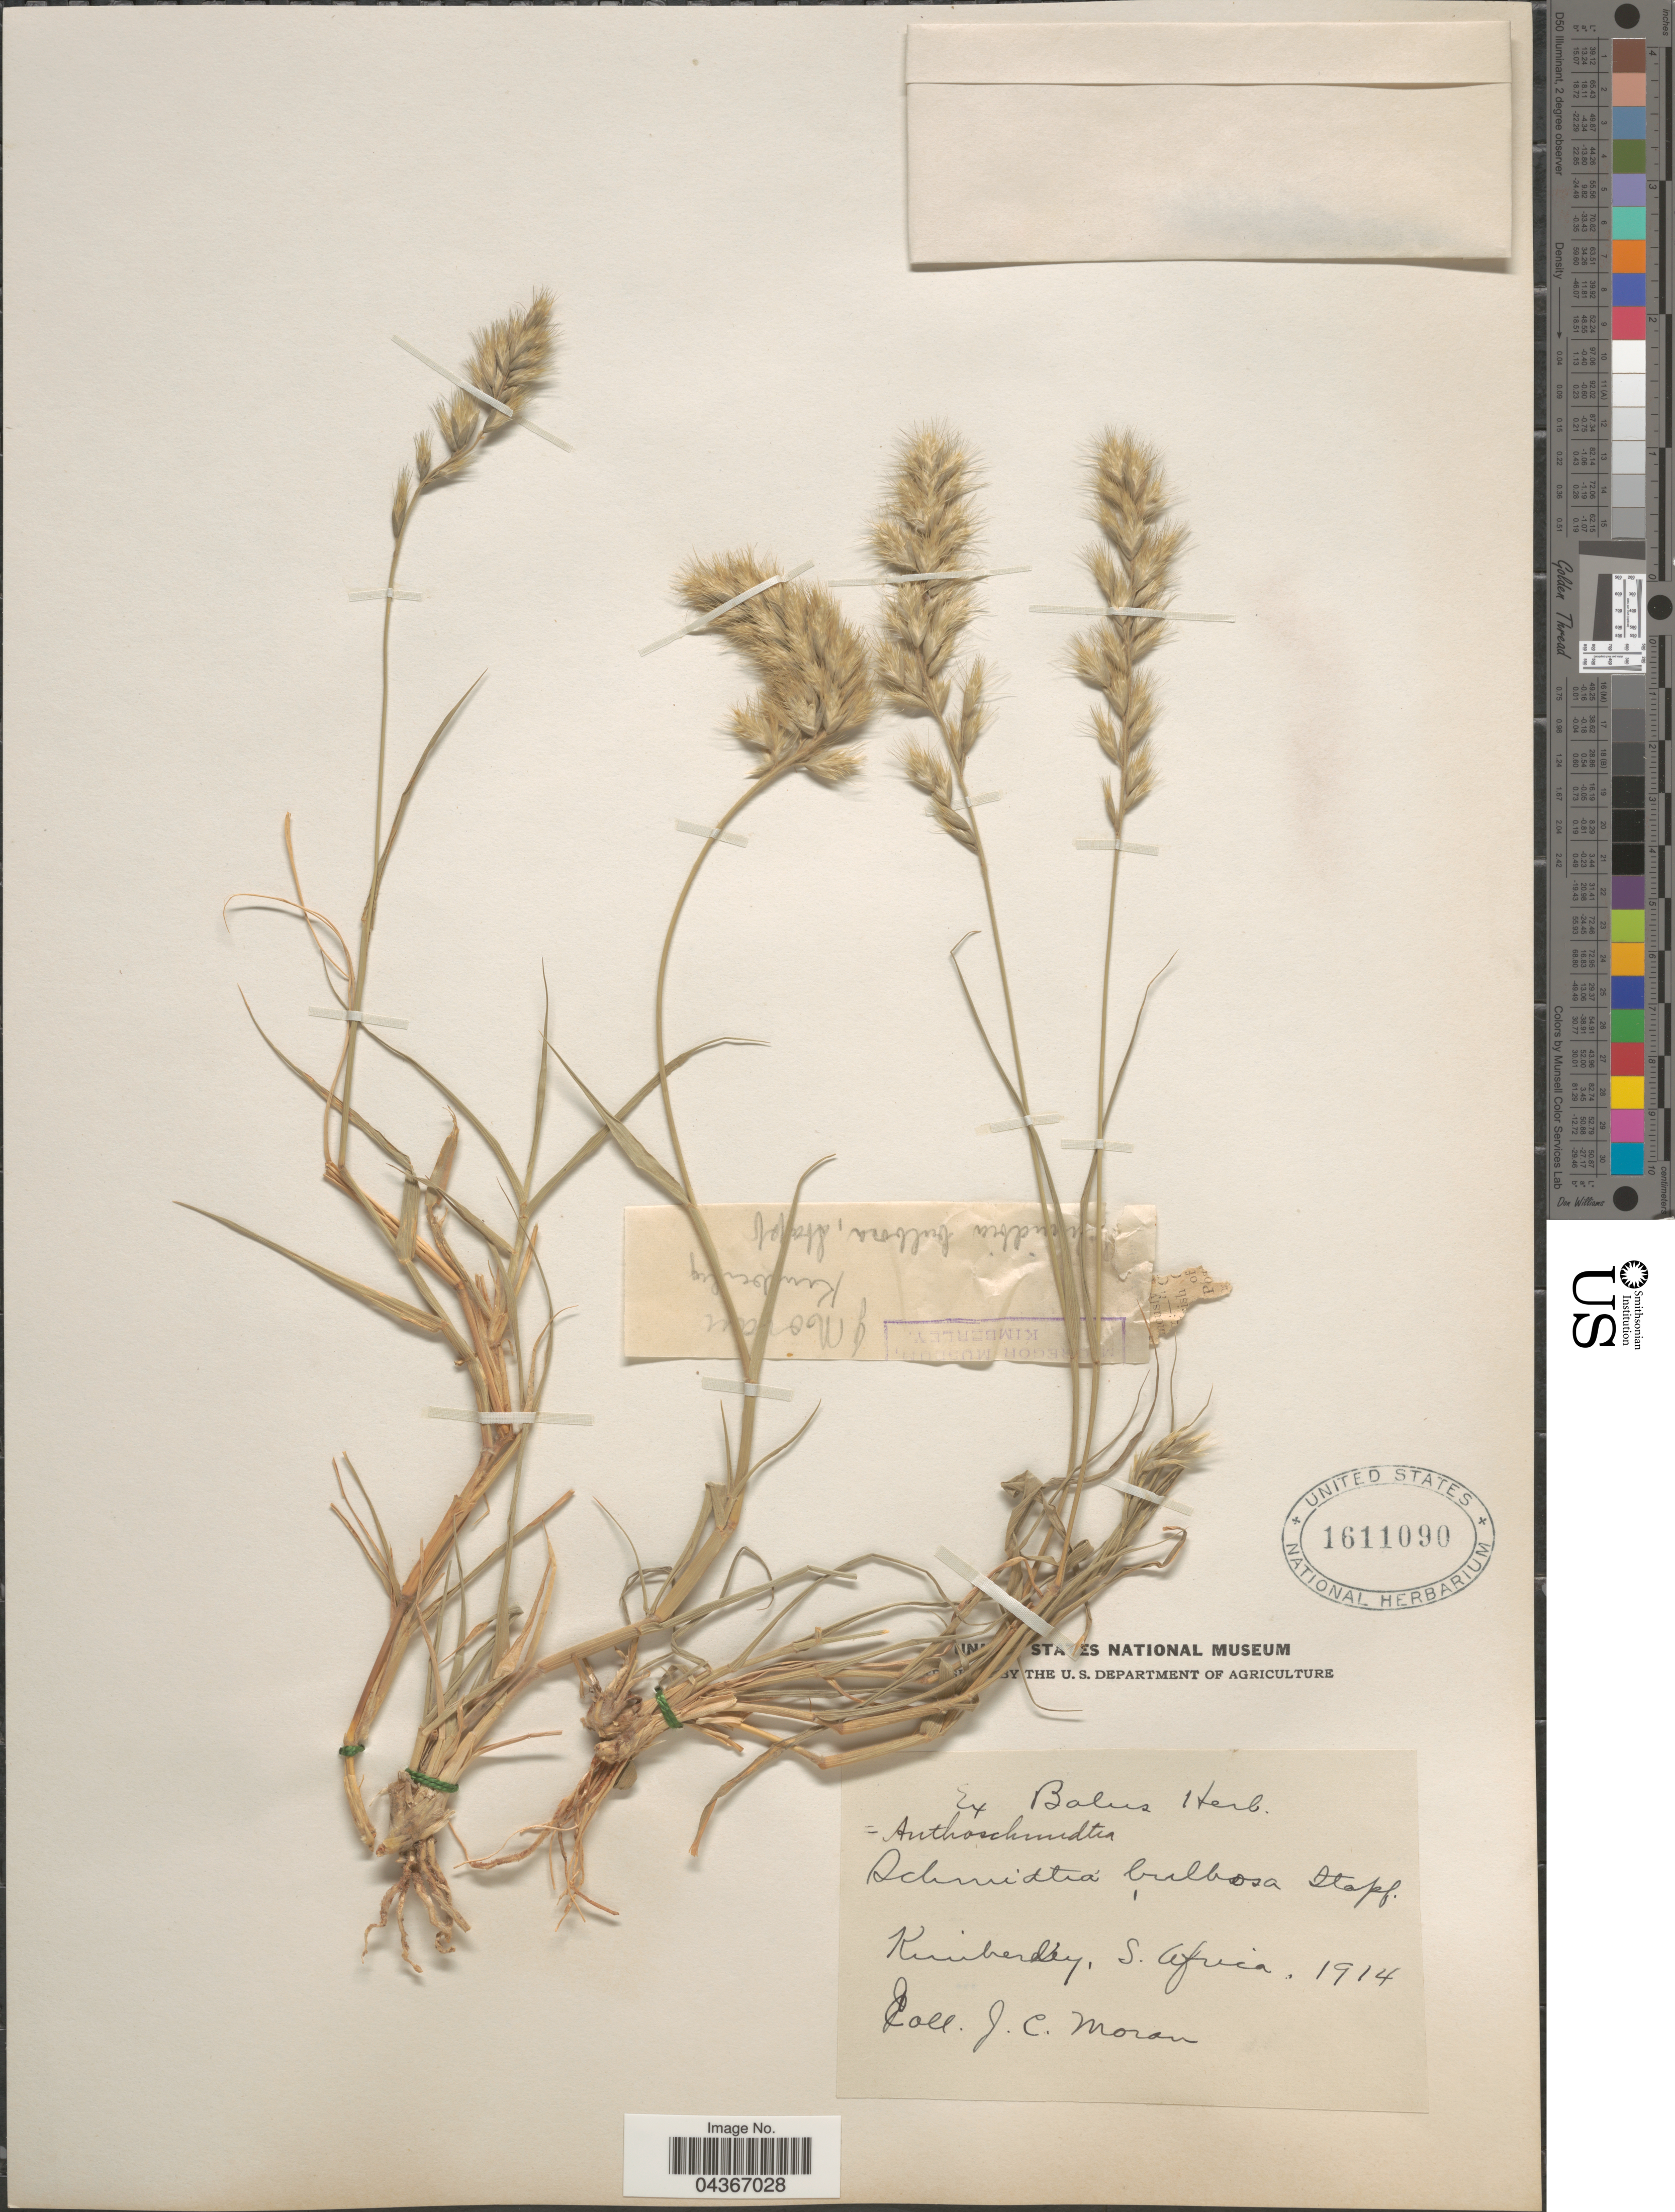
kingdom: Plantae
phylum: Tracheophyta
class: Liliopsida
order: Poales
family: Poaceae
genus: Schmidtia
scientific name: Schmidtia pappophoroides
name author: Steud. ex J.A. Schmidt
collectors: J. Moran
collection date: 1914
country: South Africa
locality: Kimberley, S. Africa.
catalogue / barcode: US 1611090